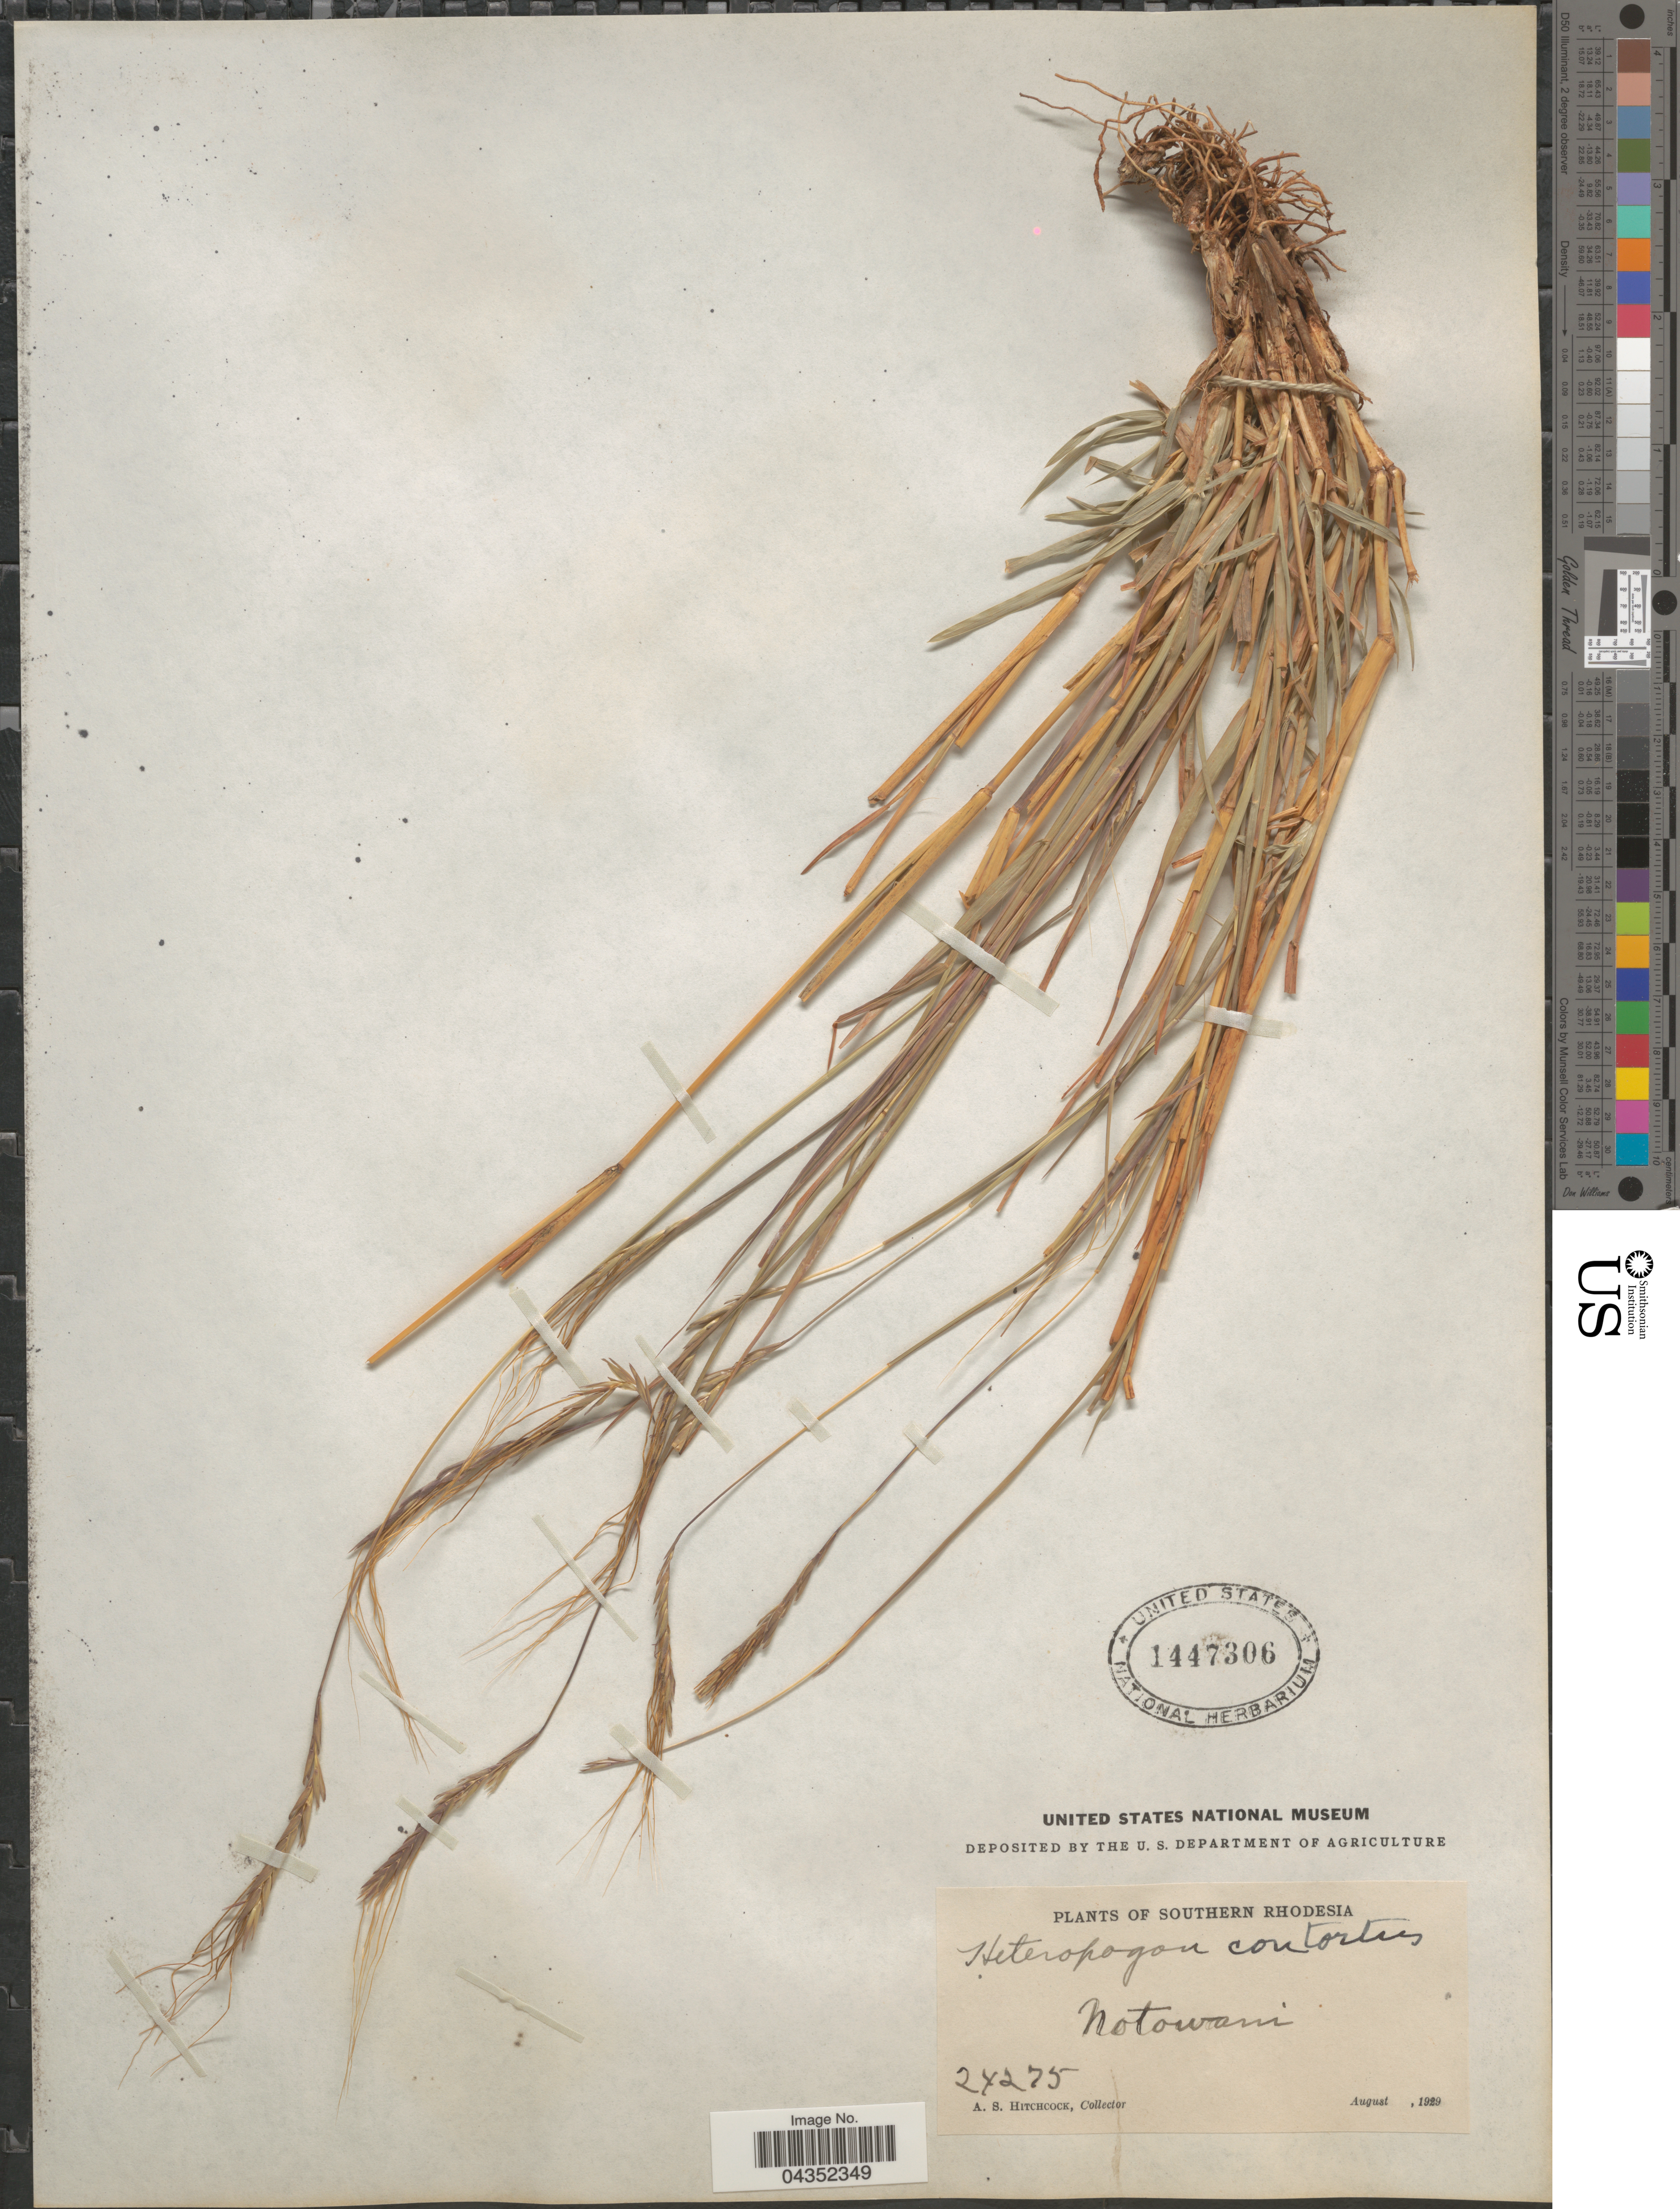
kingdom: Plantae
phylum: Tracheophyta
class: Liliopsida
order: Poales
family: Poaceae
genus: Heteropogon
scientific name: Heteropogon contortus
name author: (L.) P. Beauv. ex Roem. & Schult.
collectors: A. S. Hitchcock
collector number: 24275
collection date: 1929-08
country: Zimbabwe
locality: Southern Rhodesia. Notowani.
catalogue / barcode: US 1447306